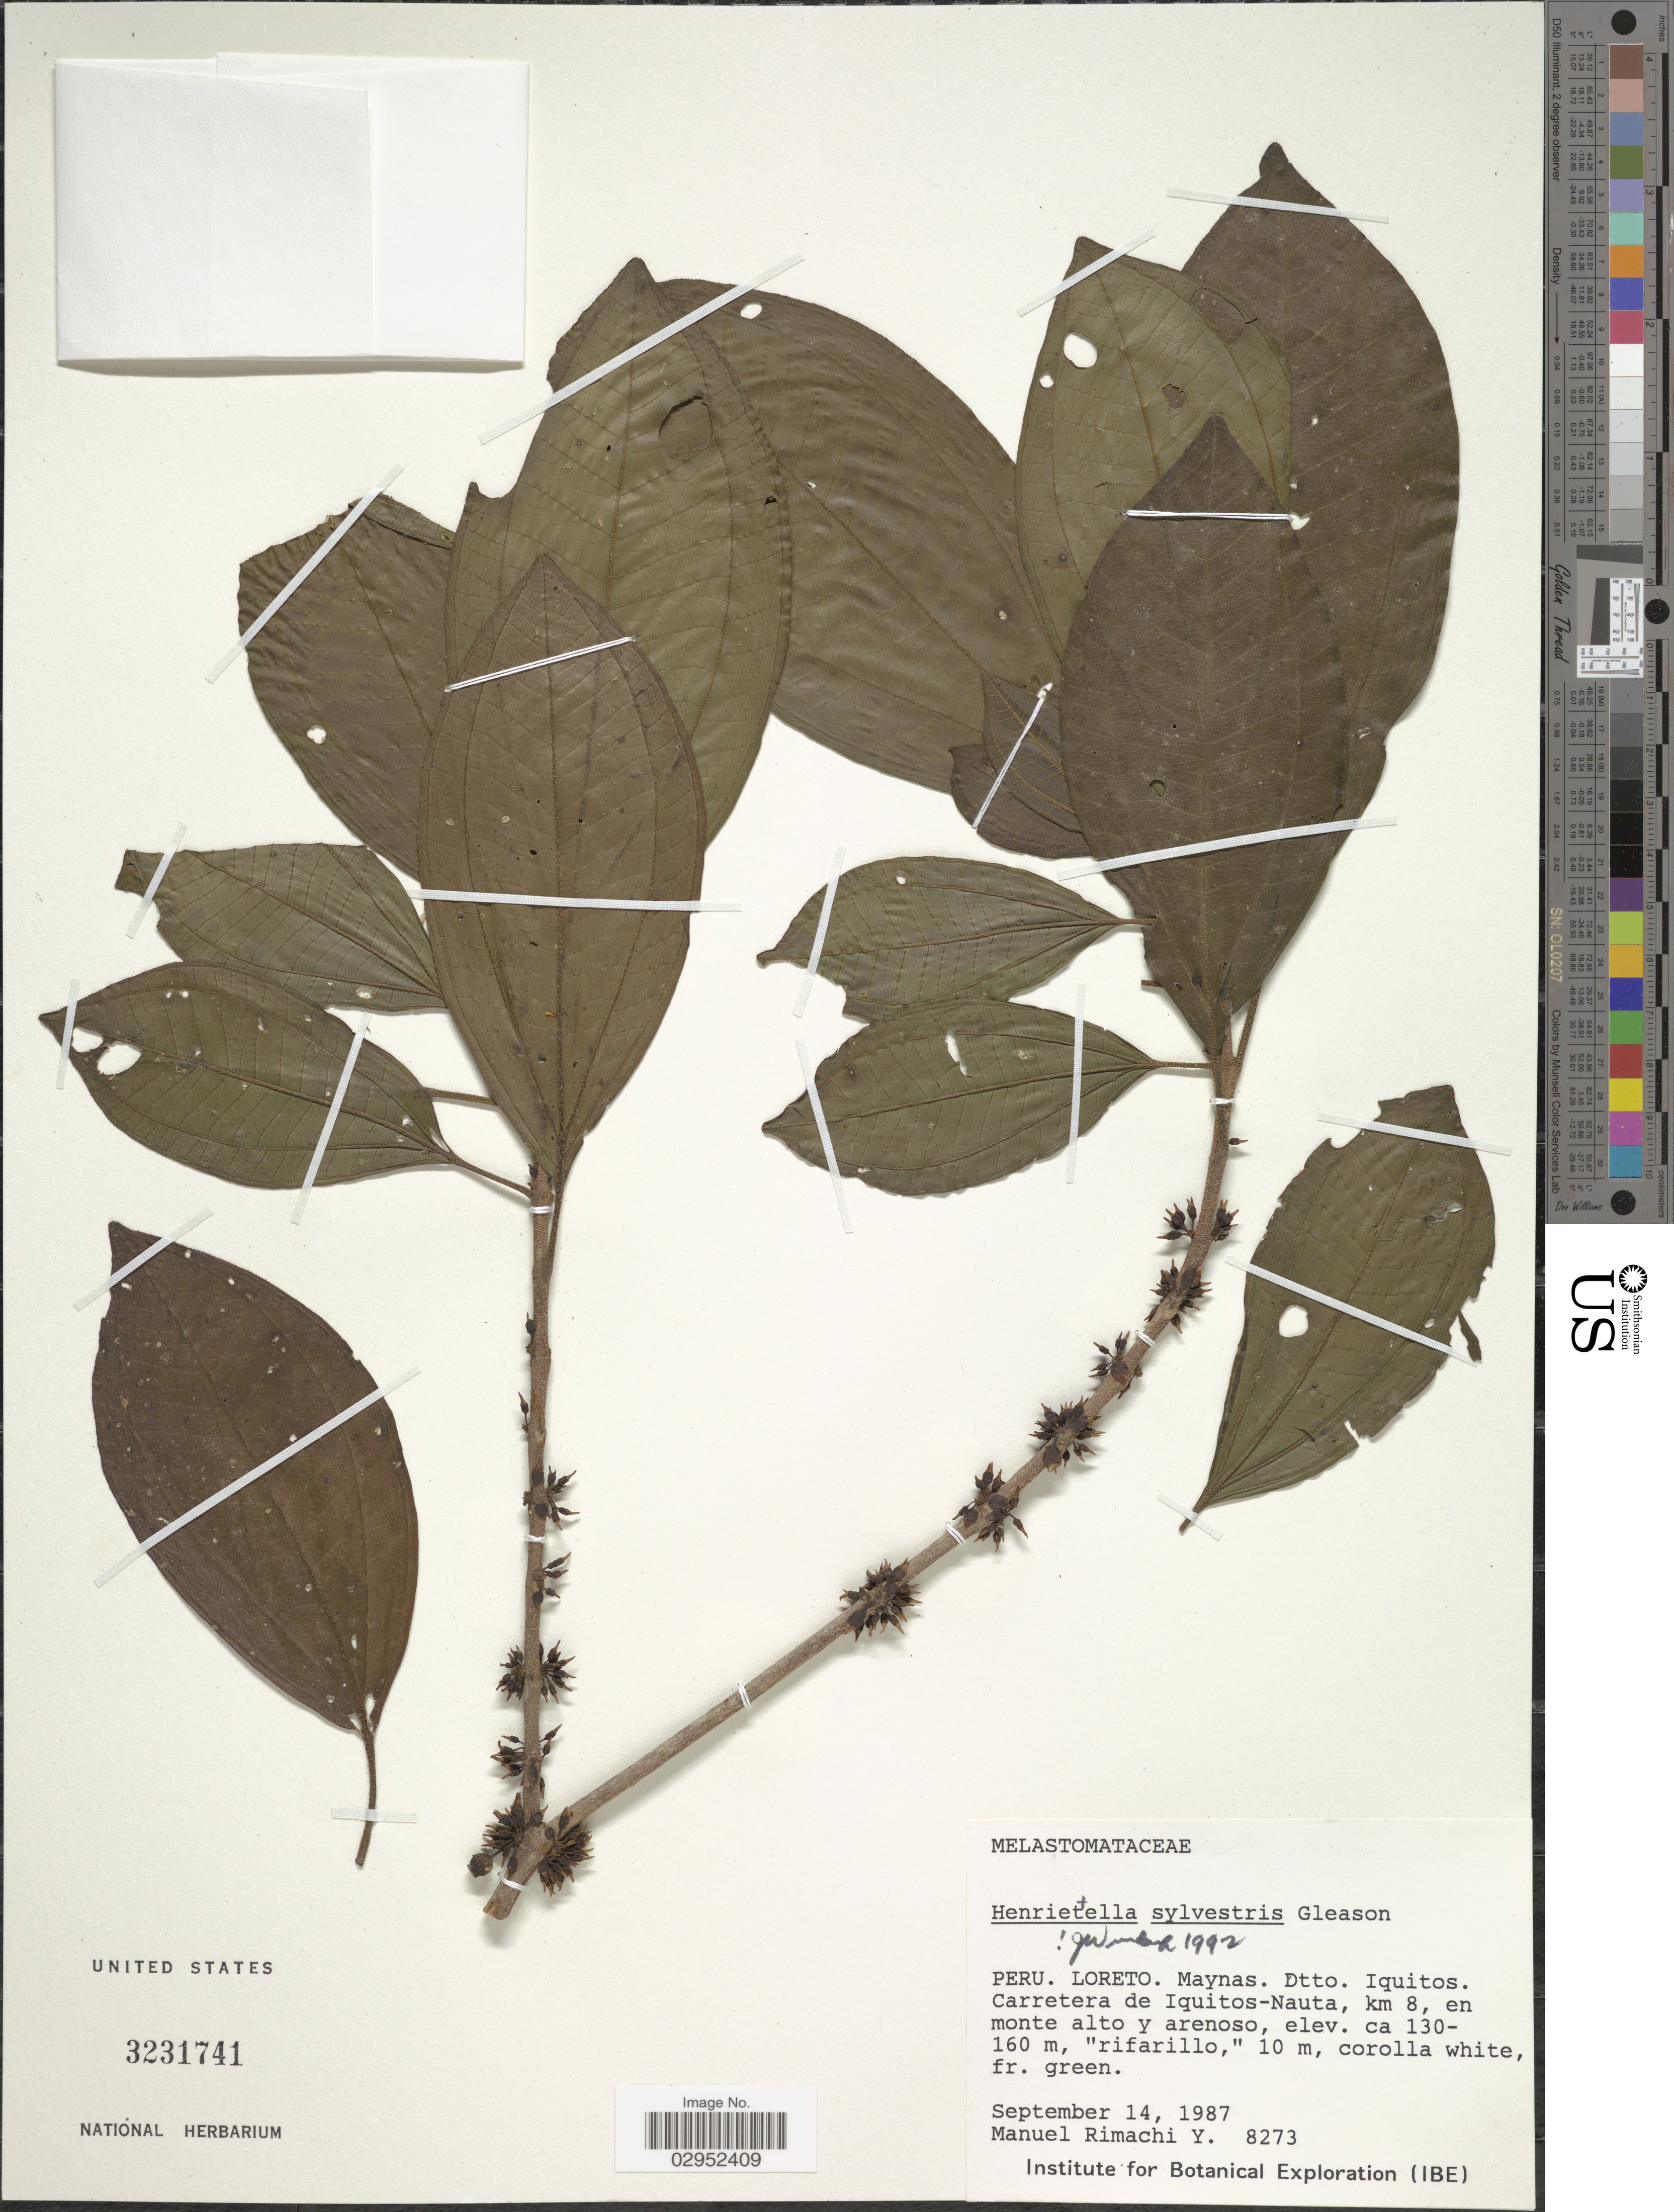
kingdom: Plantae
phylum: Tracheophyta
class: Magnoliopsida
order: Myrtales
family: Melastomataceae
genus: Henriettea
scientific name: Henriettea fascicularis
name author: (Sw.) M. Gómez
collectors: M. Rimachi Y.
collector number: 8273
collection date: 1987-09-14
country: Peru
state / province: Loreto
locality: Maynas. Dtto. Iquitos. Carretera de Iquitos-Nauta, km 8, en monte alto y arenoso.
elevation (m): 130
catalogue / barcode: US 3231741